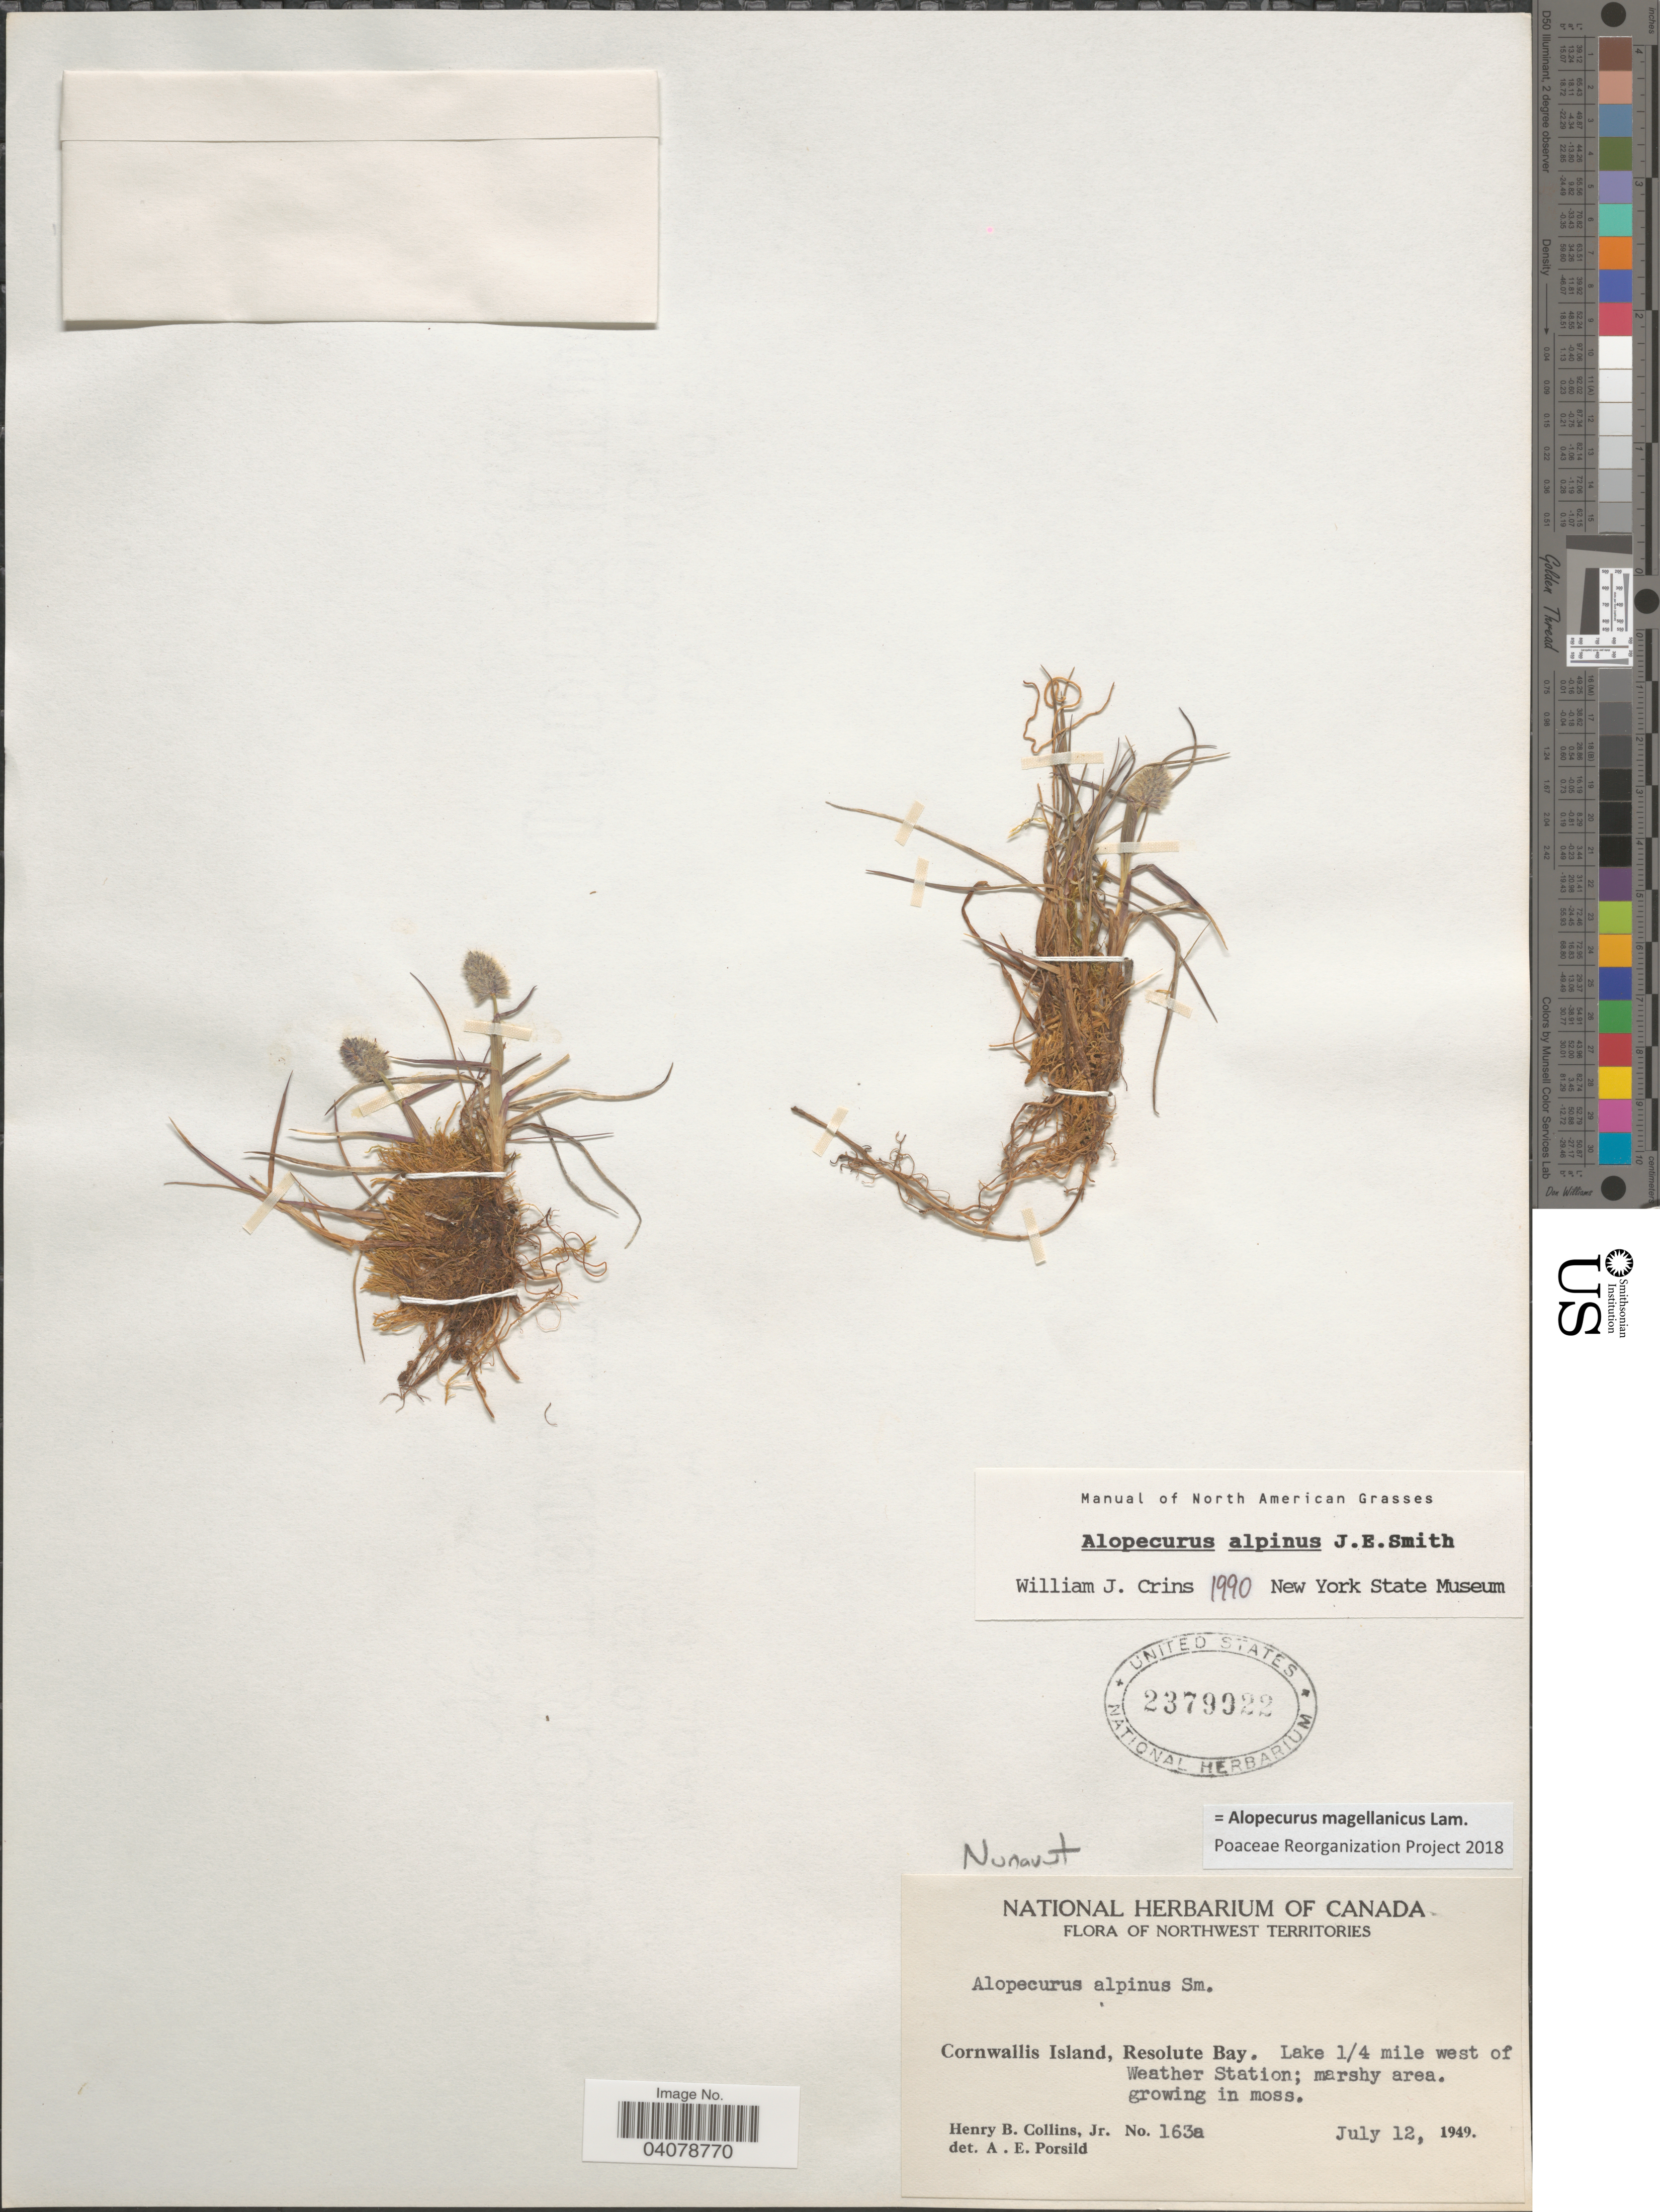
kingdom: Plantae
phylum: Tracheophyta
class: Liliopsida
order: Poales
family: Poaceae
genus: Alopecurus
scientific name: Alopecurus magellanicus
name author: Lam.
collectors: H. Collins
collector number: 163a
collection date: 1949-07-12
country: Canada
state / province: Northwest Territories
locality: Cornwallis Island, Resolute Bay. Lake ¼ mile west of Weather Station; marshy area.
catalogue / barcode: US 2379922